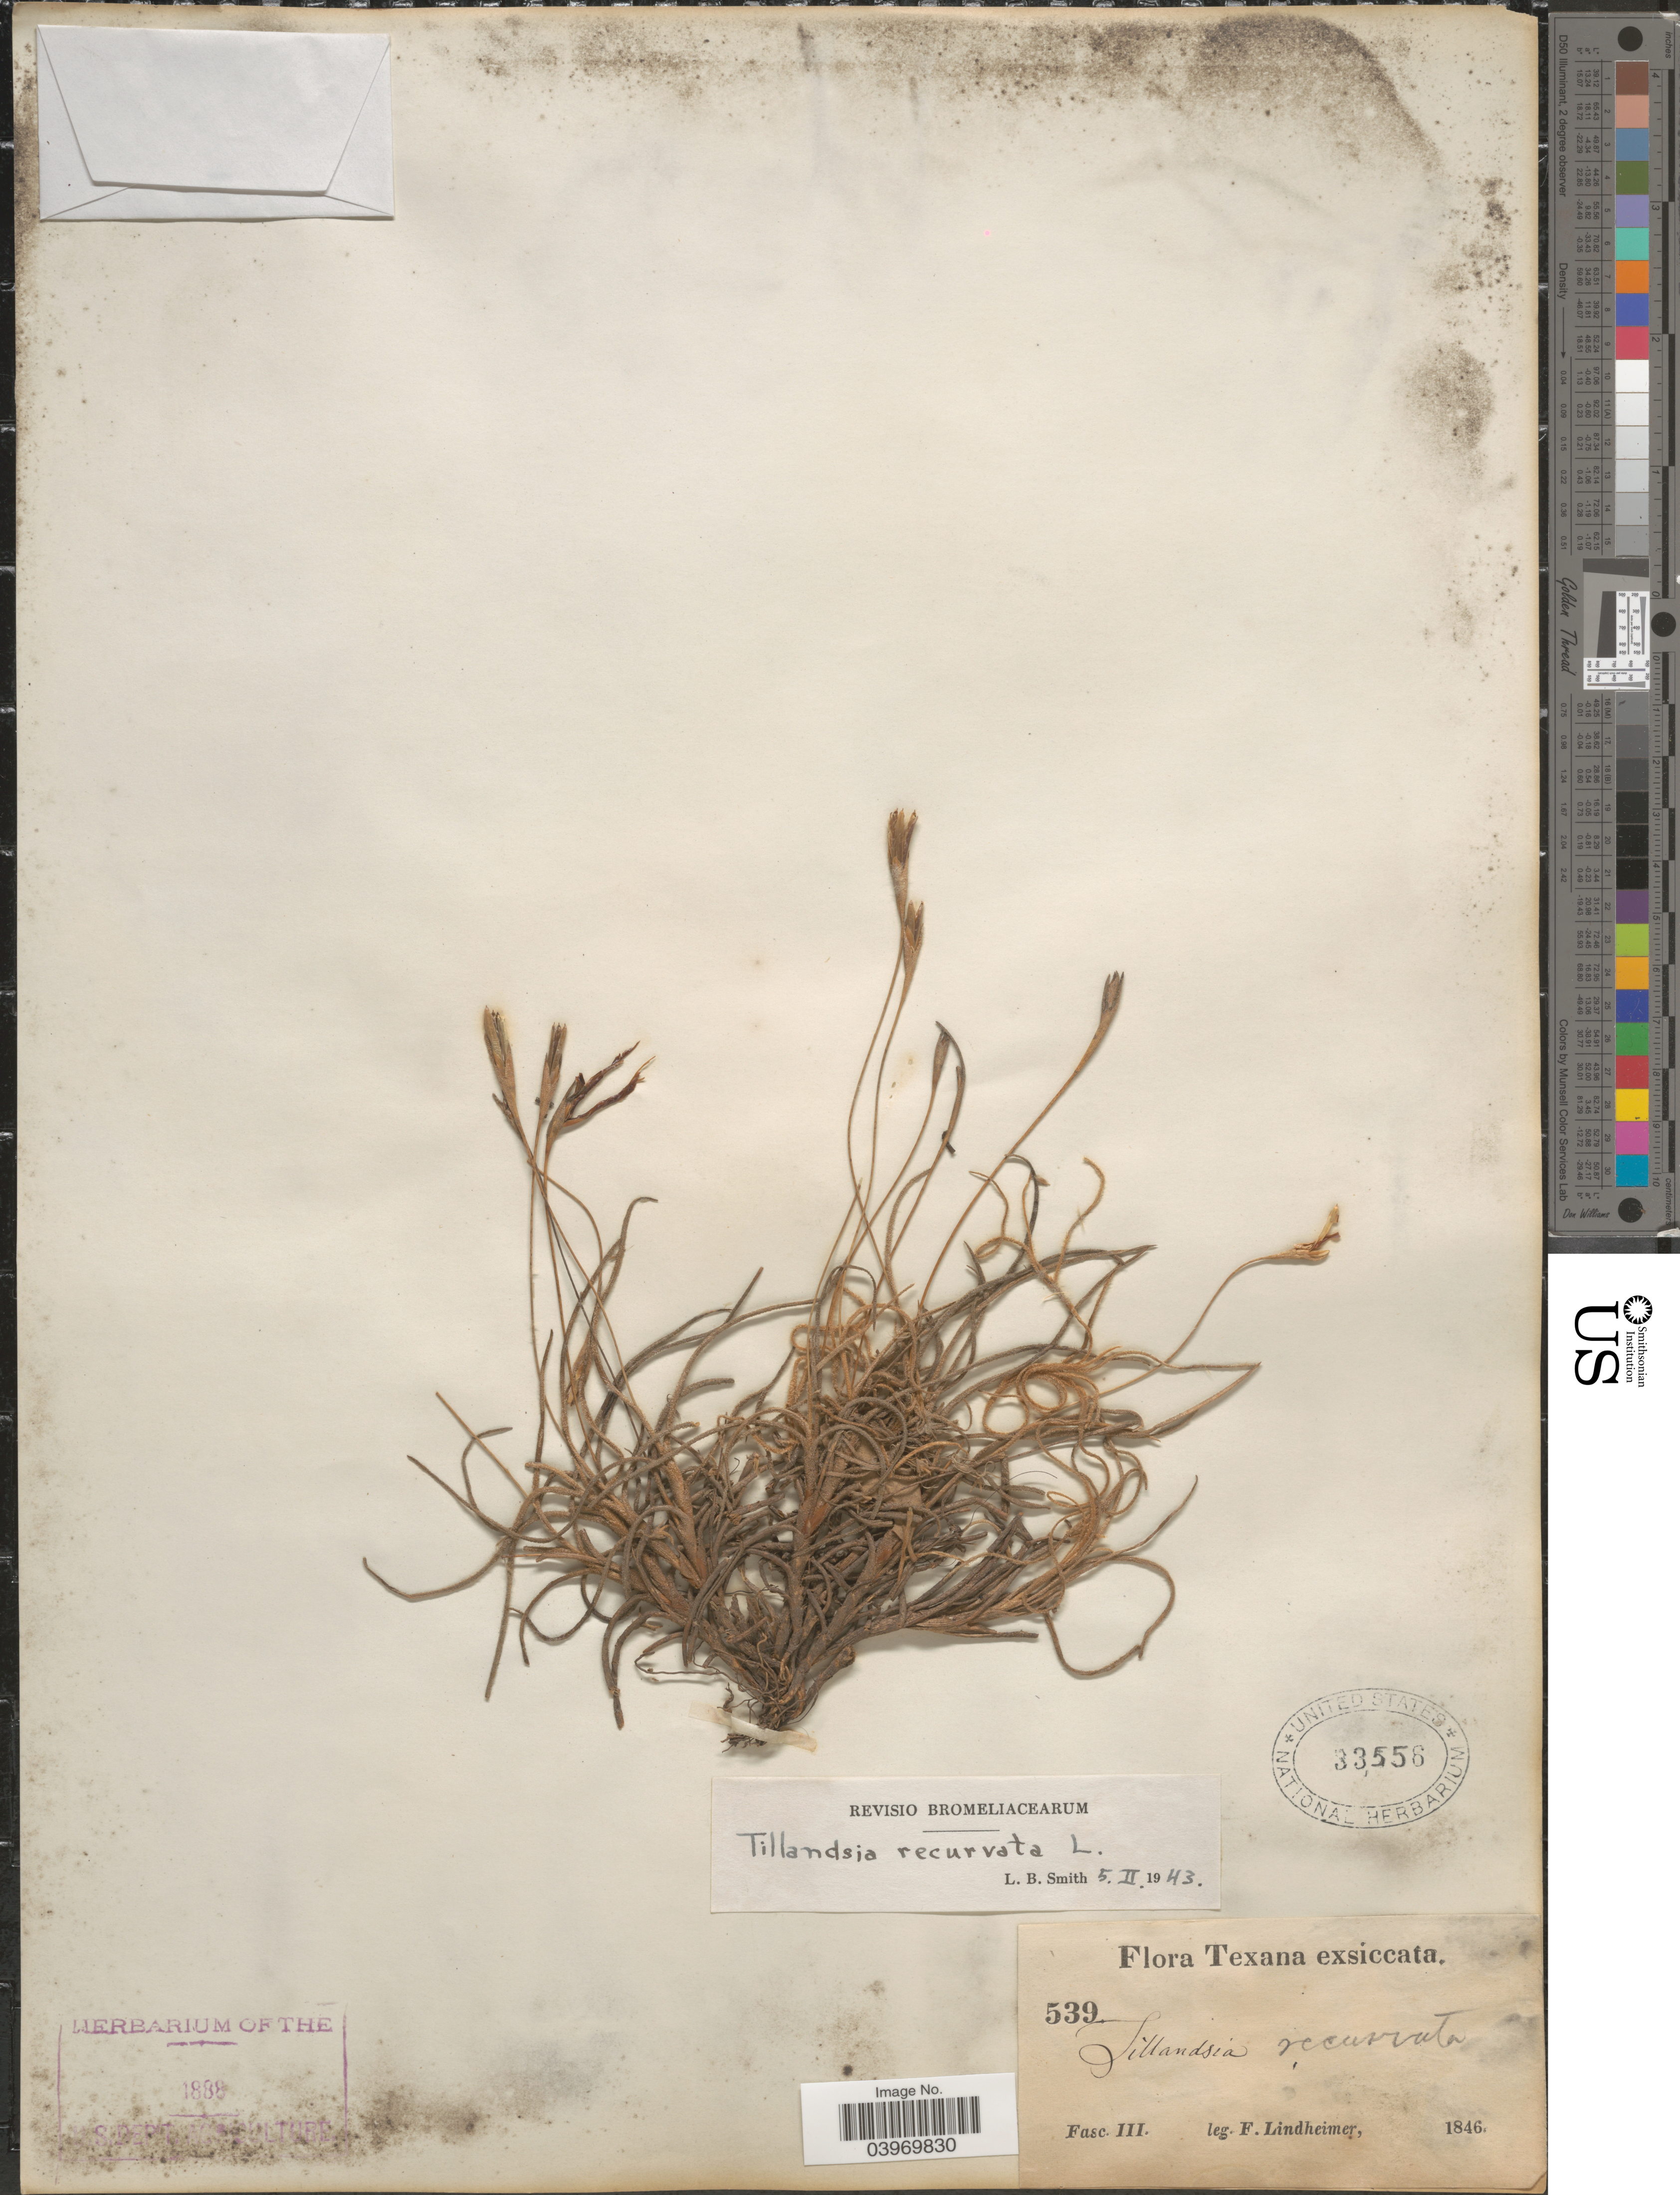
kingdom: Plantae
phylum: Tracheophyta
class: Liliopsida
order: Poales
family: Bromeliaceae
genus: Tillandsia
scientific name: Tillandsia recurvata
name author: L.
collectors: F. Lindheimer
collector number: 539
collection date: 1846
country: United States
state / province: Texas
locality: Fasc. III.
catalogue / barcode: US 33556